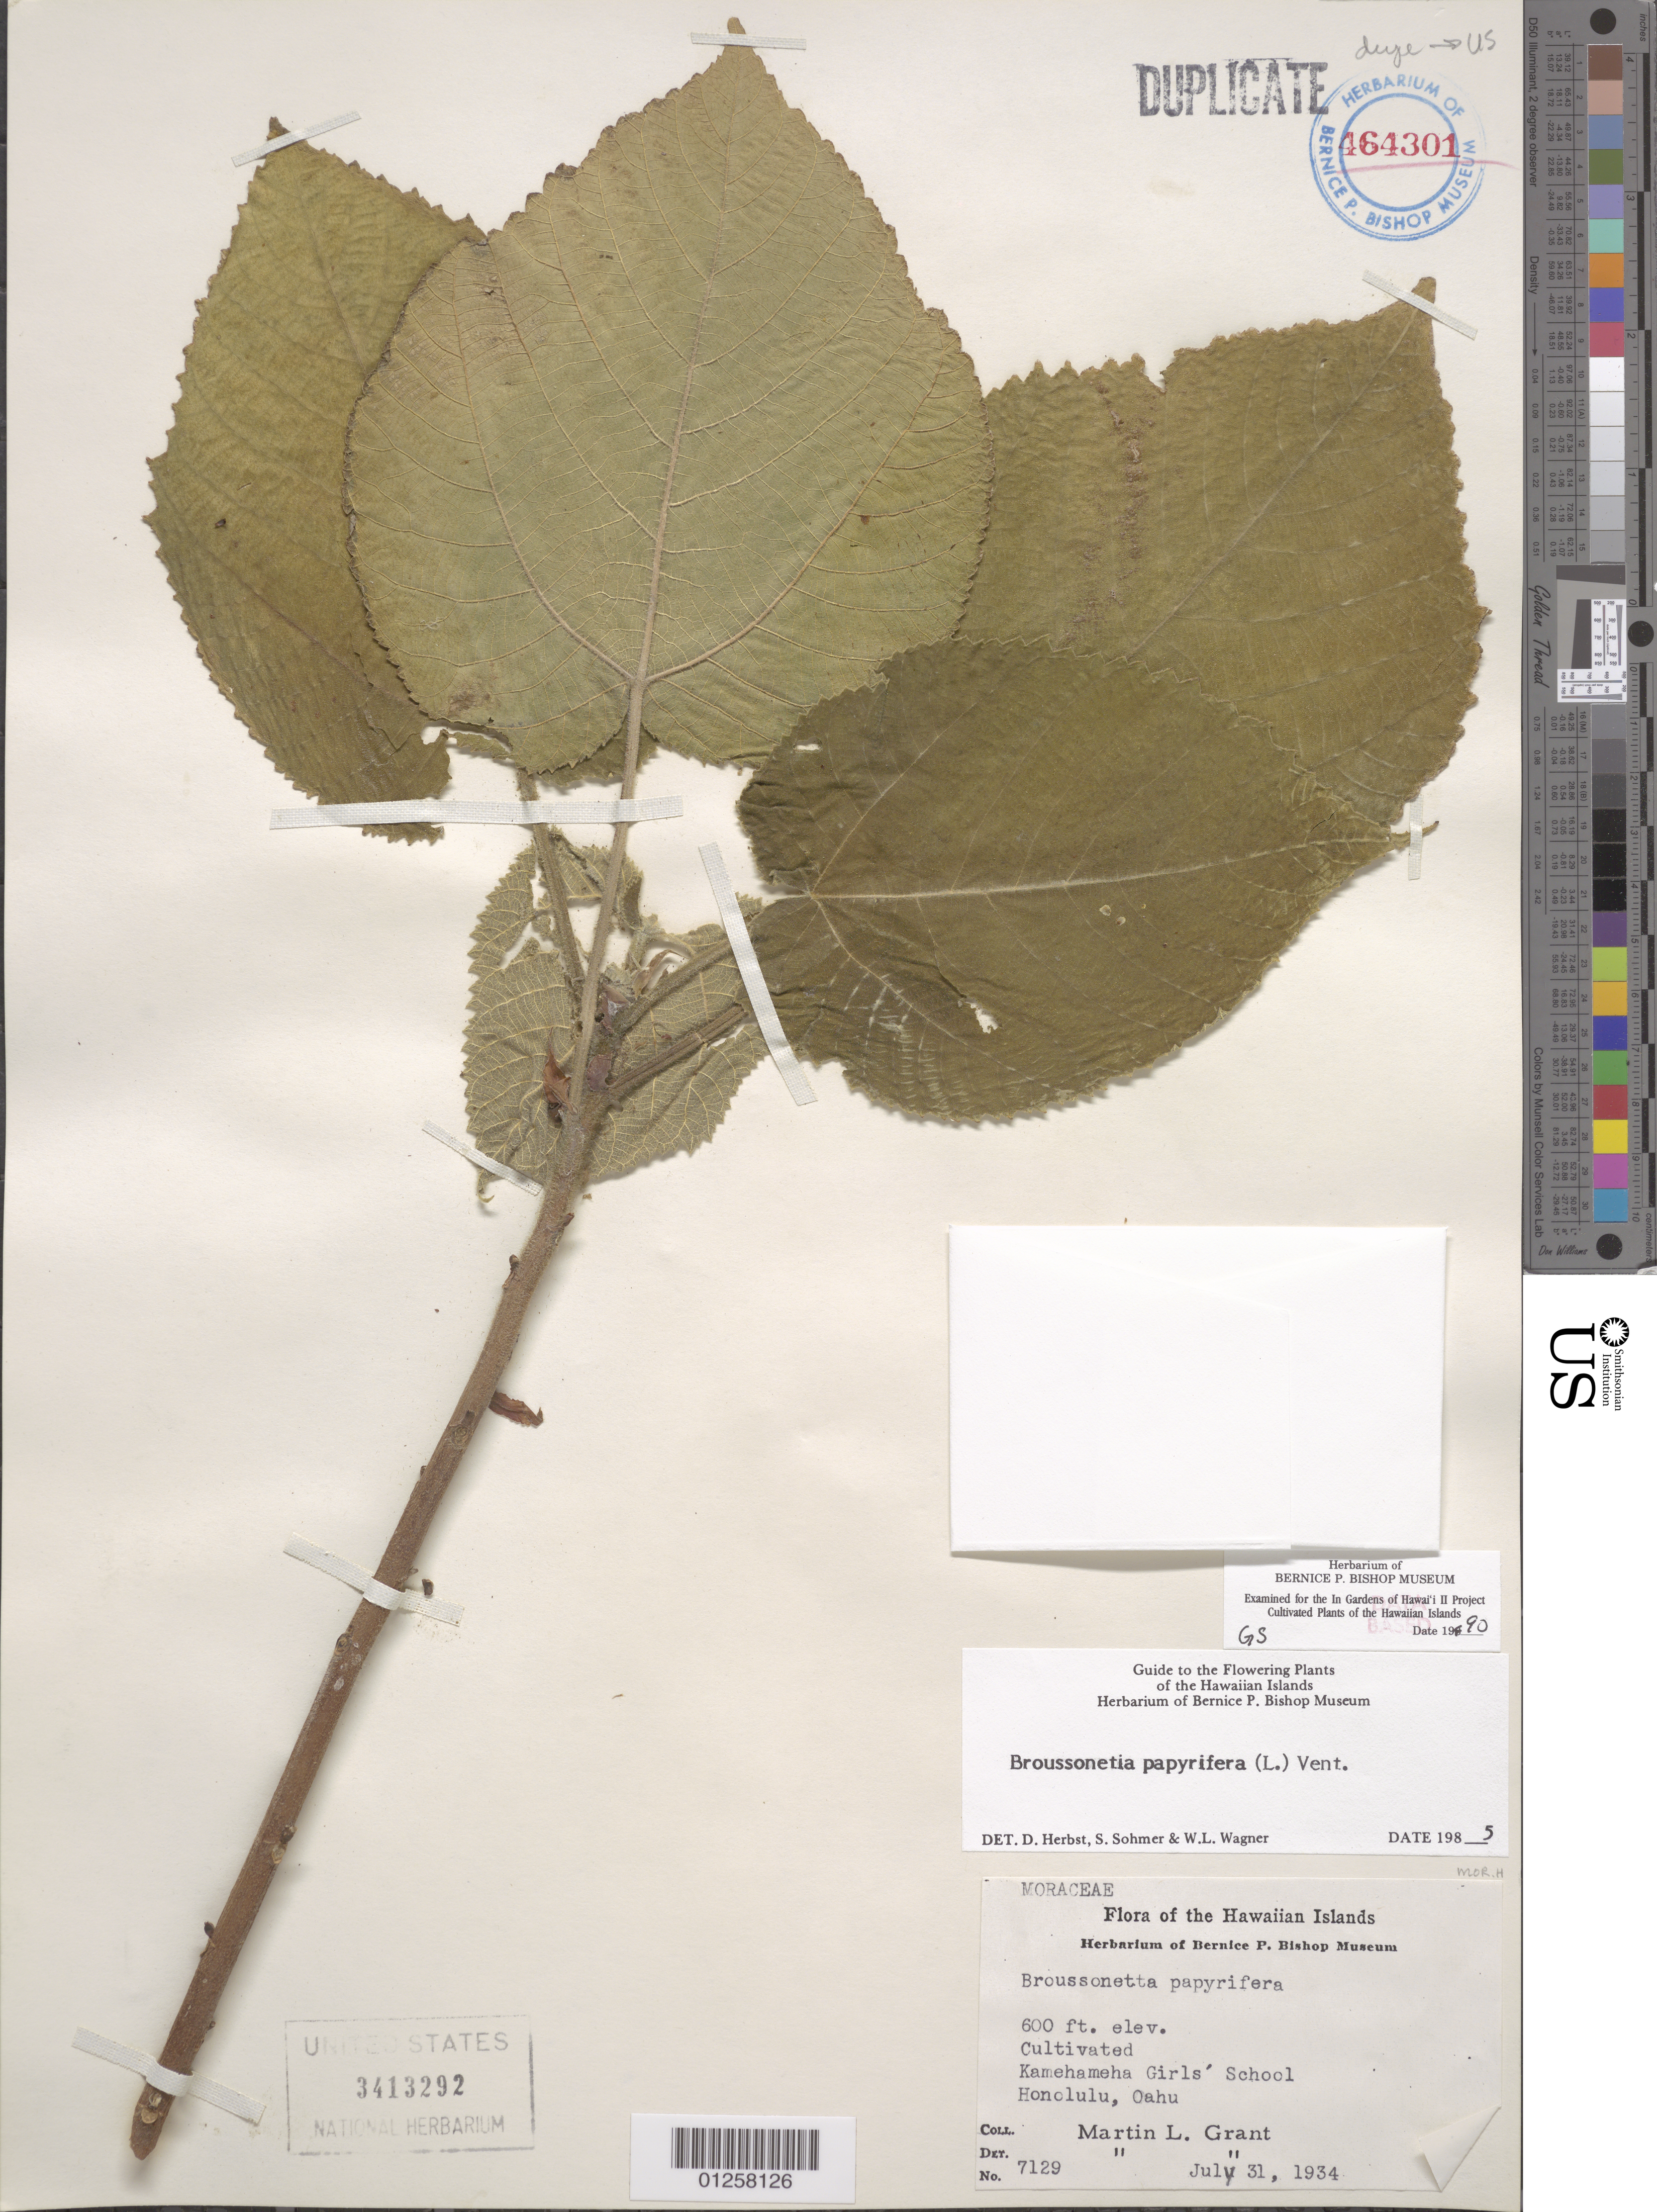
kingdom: Plantae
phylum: Tracheophyta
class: Magnoliopsida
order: Rosales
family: Moraceae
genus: Broussonetia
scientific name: Broussonetia papyrifera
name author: (L.) L'Hér. ex Vent.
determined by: Herbst, D. R.; Sohmer, S. H.; Wagner, W. L.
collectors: M. L. Grant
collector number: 7129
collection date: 1934-07-31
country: United States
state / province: Hawaii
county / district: Honolulu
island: Oahu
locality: Kamehameha Girls School.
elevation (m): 183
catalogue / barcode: US 3413292